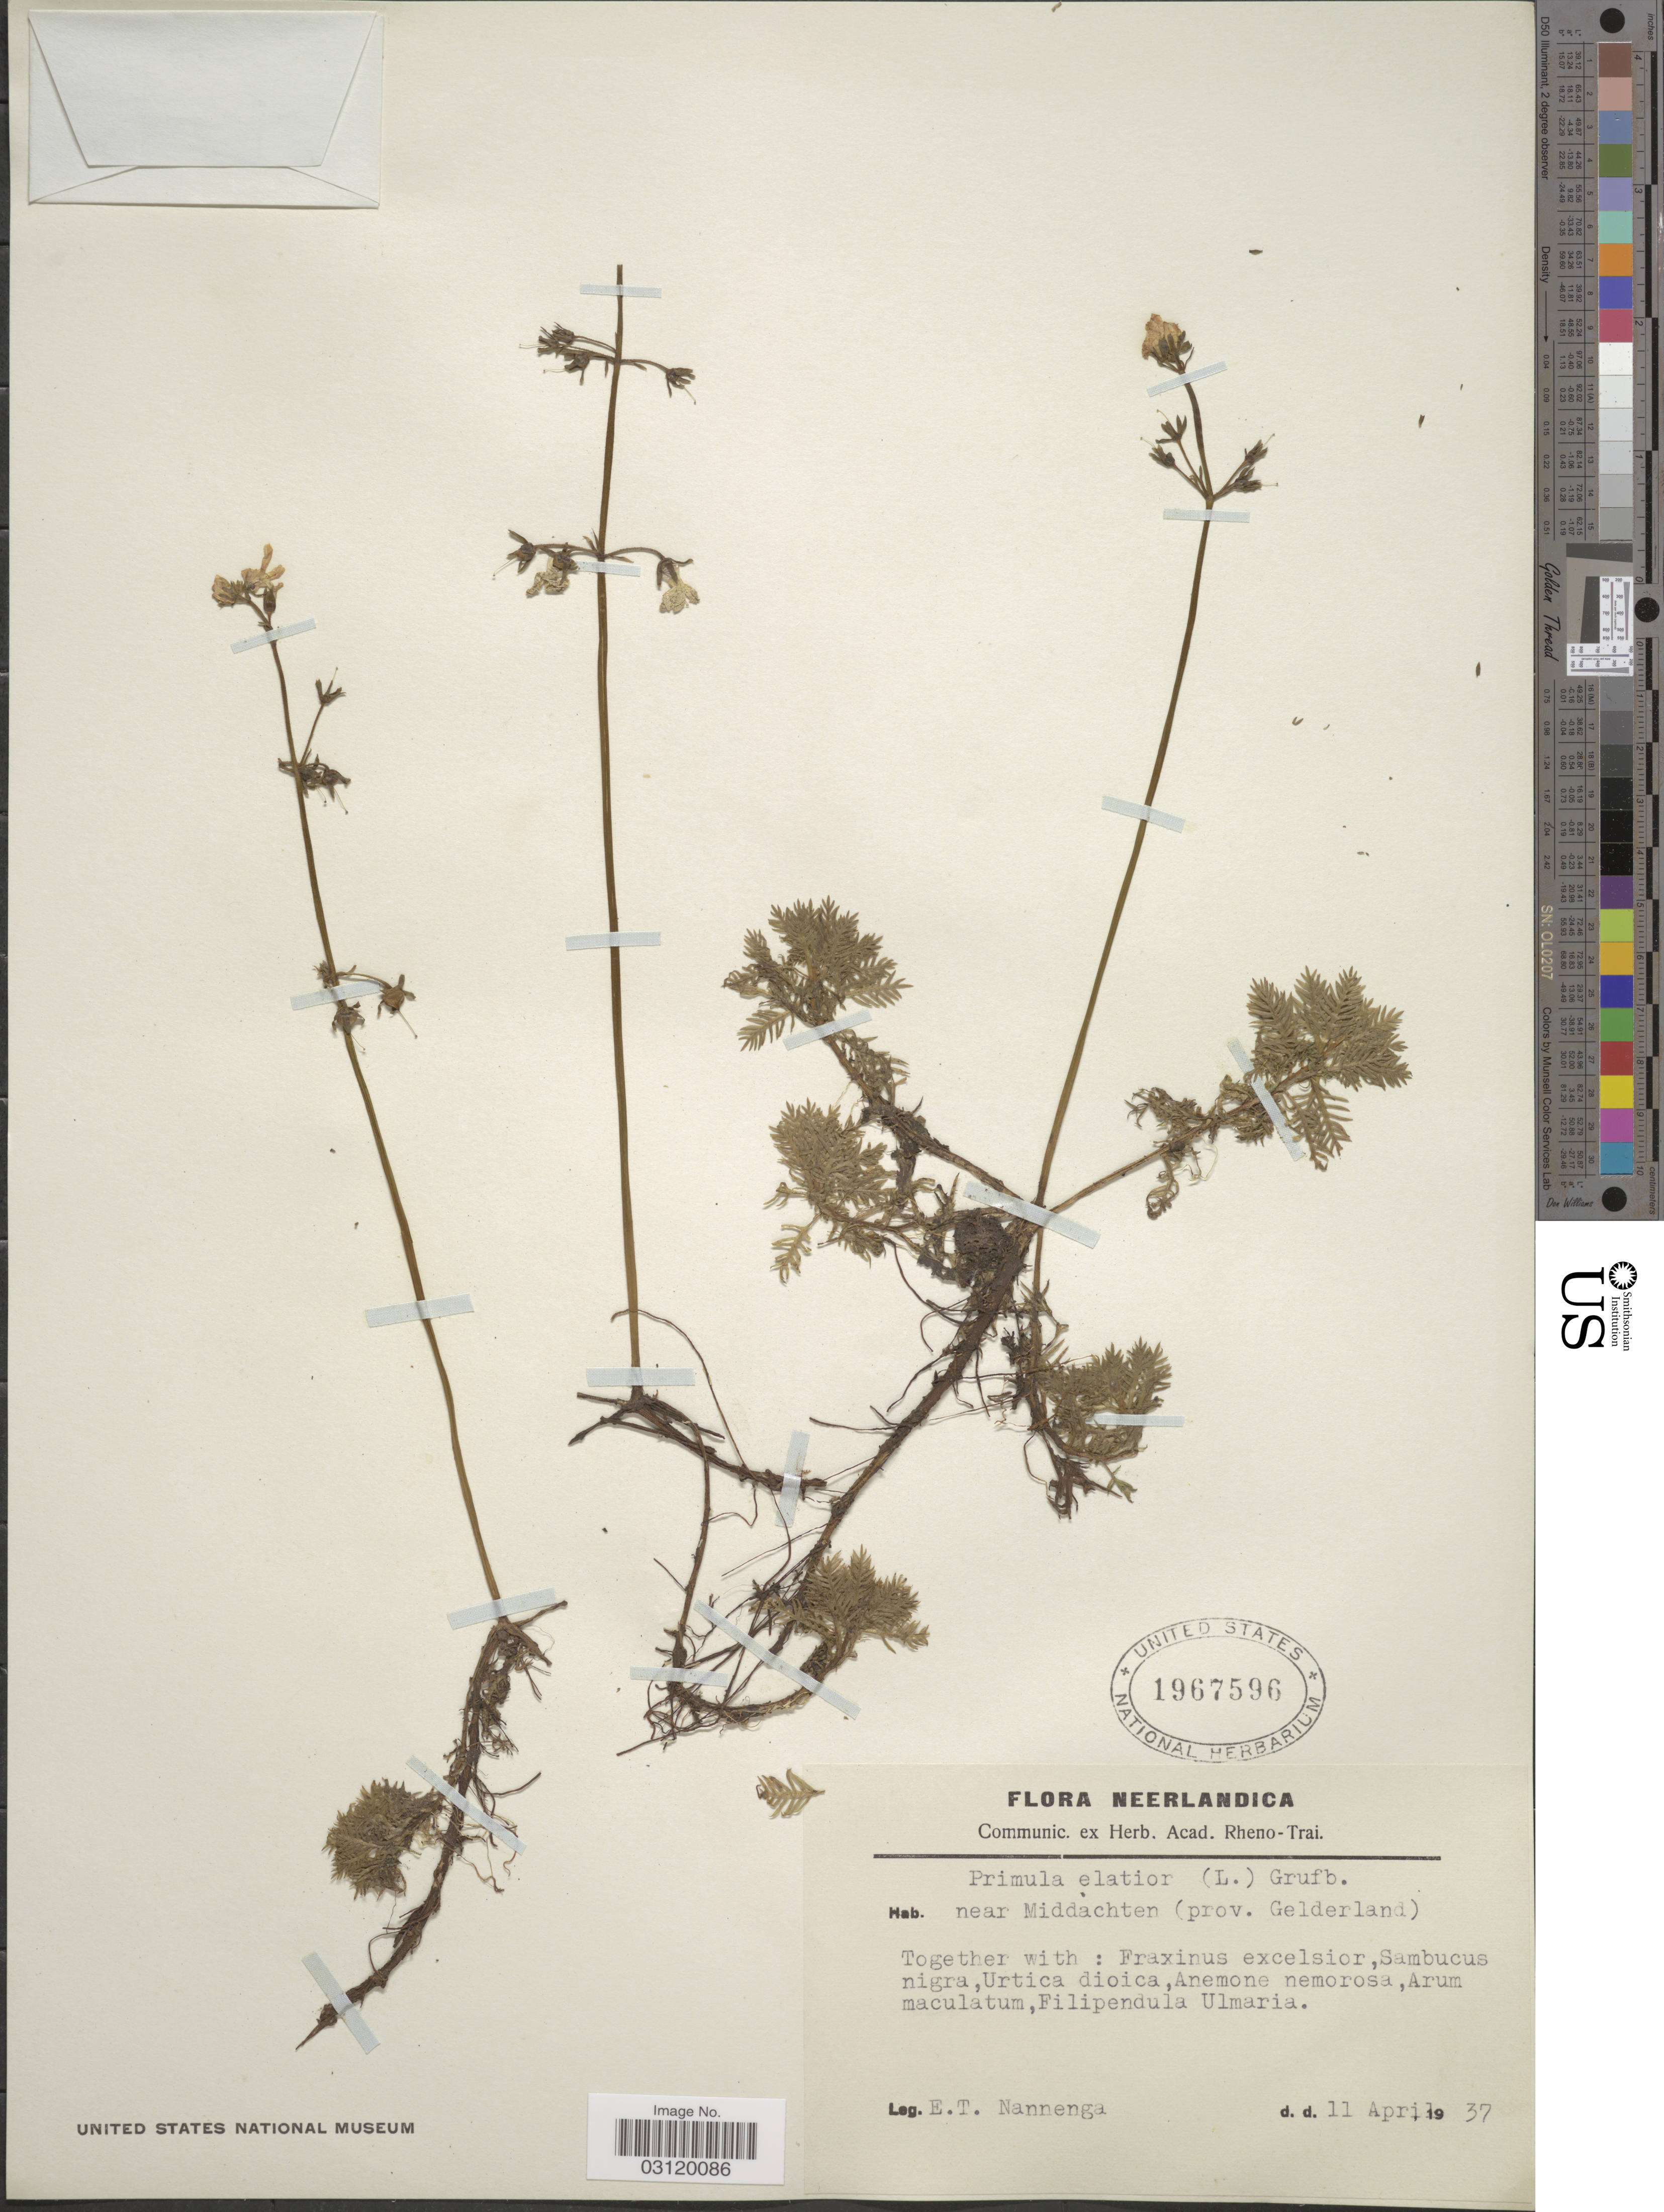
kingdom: Plantae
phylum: Tracheophyta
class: Magnoliopsida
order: Ericales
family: Primulaceae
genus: Primula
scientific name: Primula elatior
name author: (L.) Hill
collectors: E. Nannenga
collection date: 1937-04-11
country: Netherlands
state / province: Gelderland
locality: Neerlandica. Near Middachten.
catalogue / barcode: US 1967596